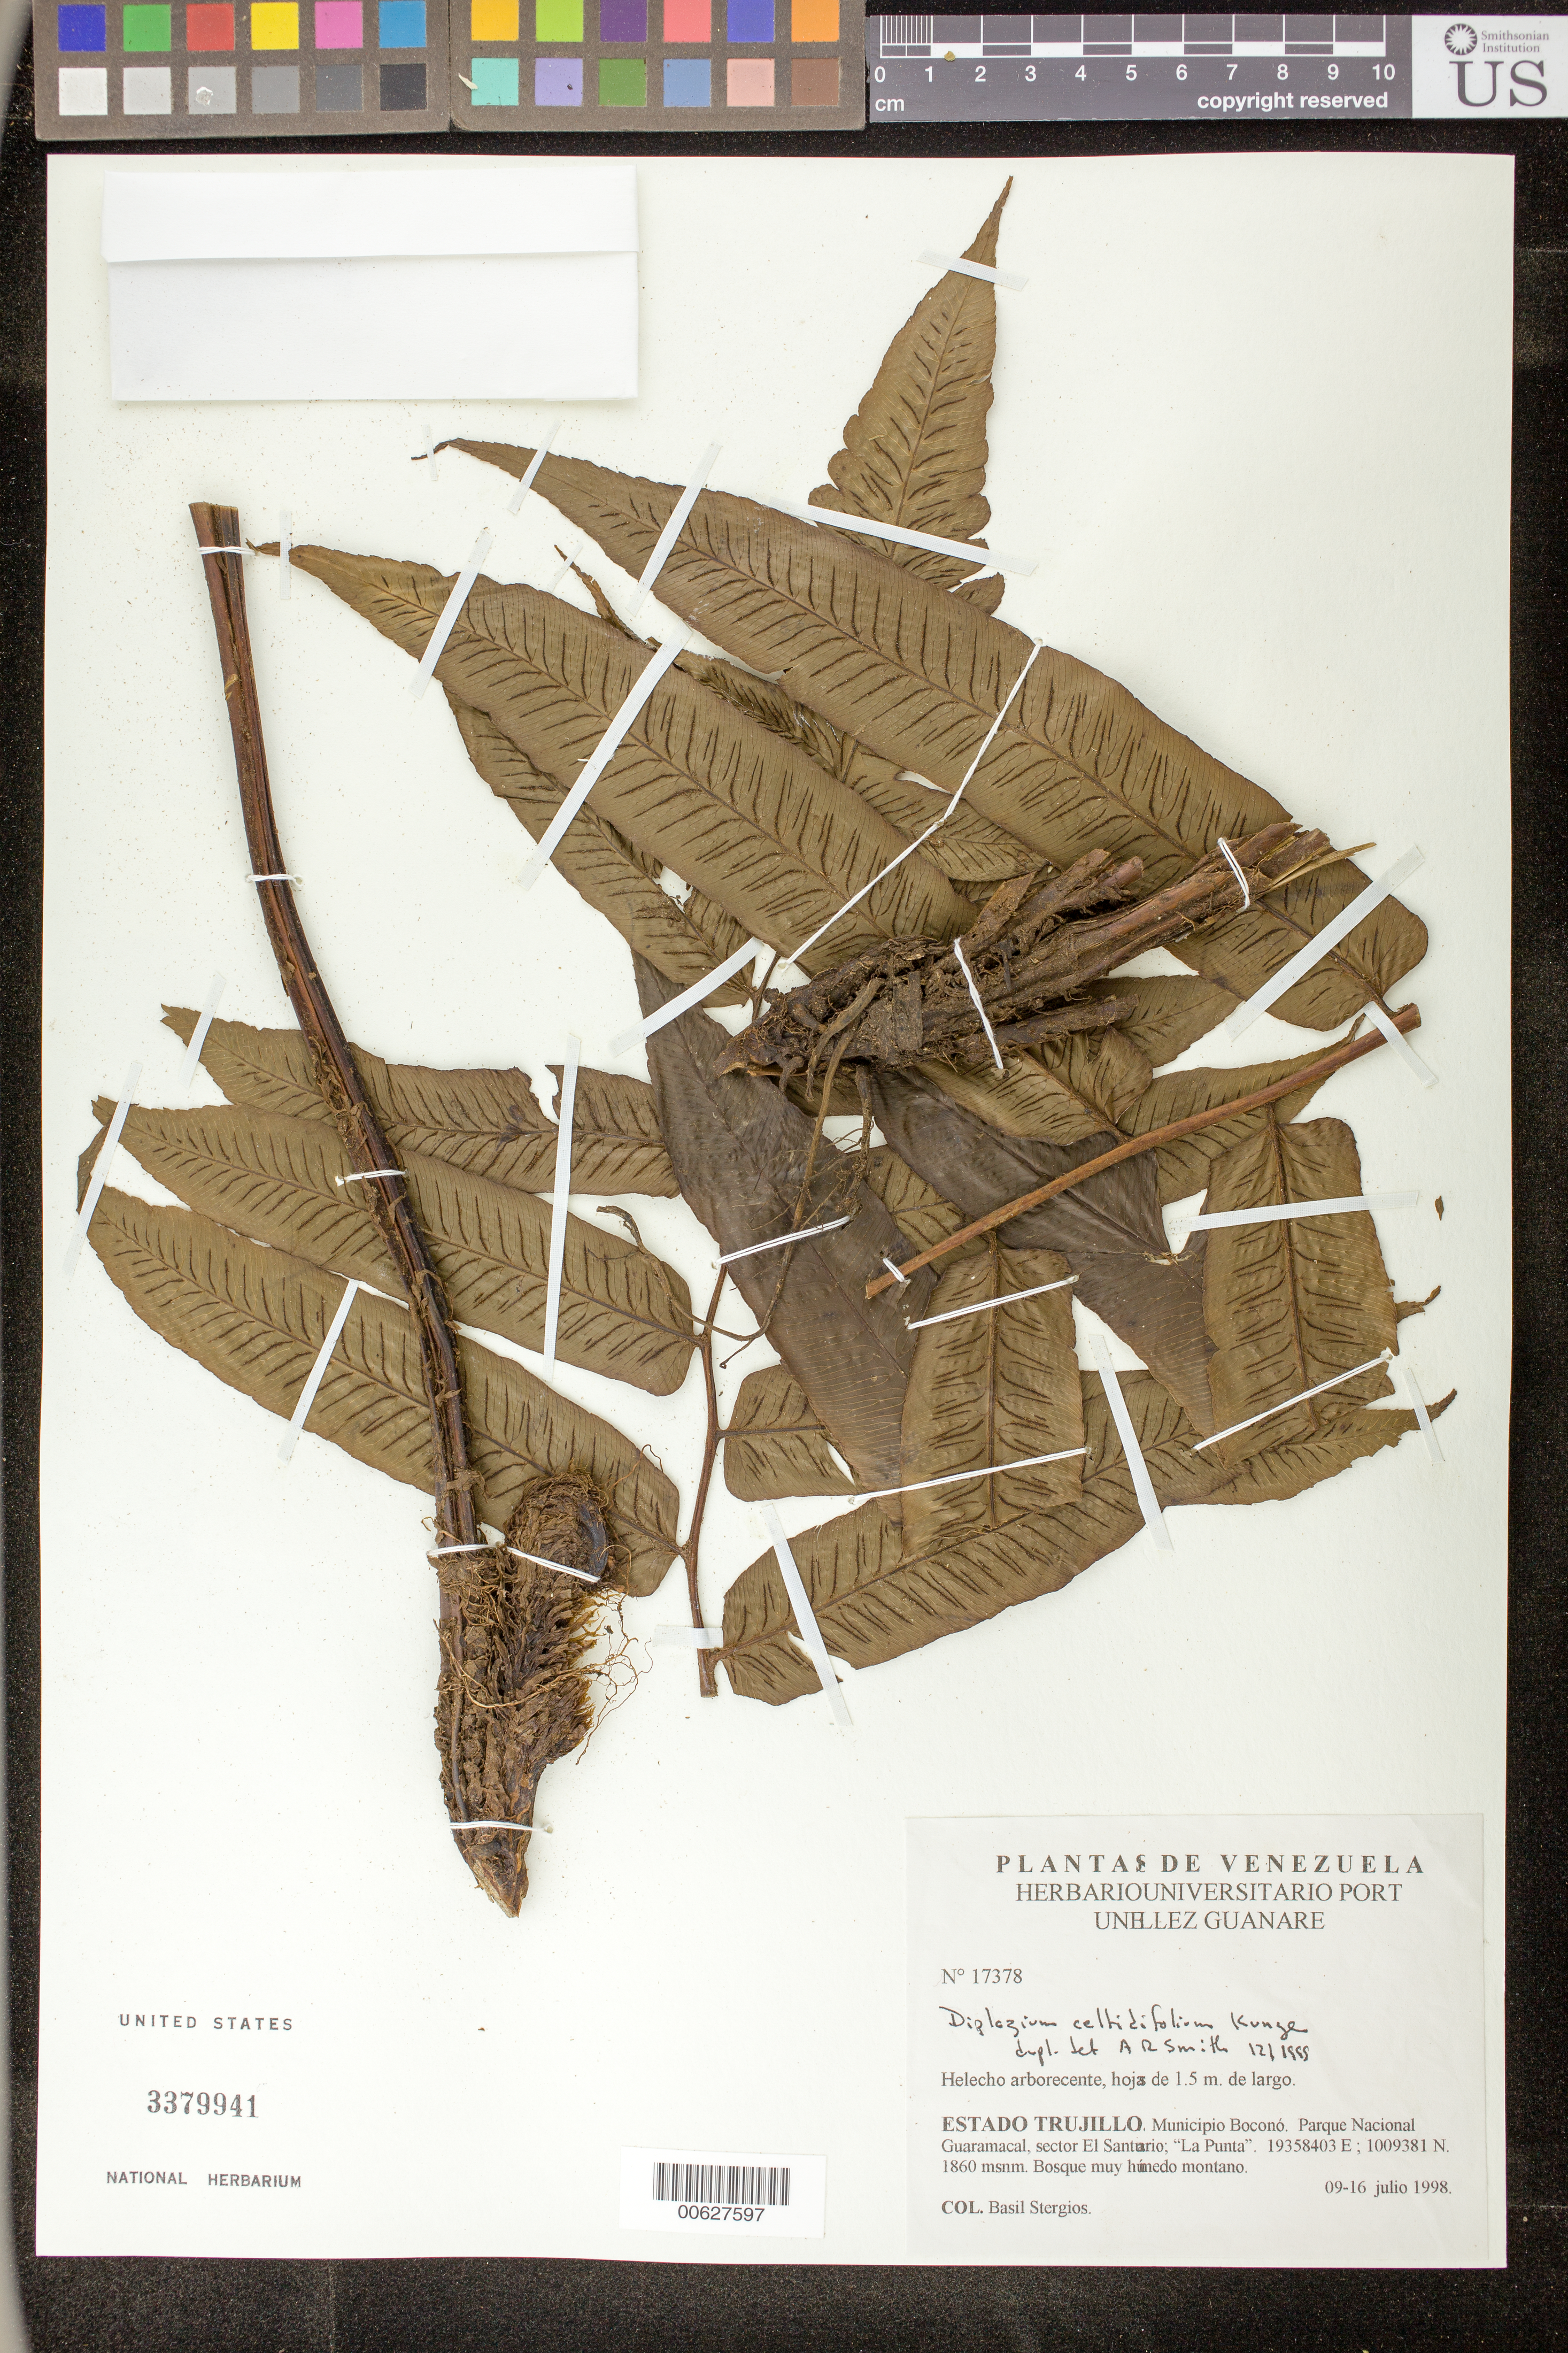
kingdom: Plantae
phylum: Tracheophyta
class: Polypodiopsida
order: Polypodiales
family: Athyriaceae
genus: Diplazium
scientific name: Diplazium celtidifolium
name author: Kunze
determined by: Smith, Alan R., (UC)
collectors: B. G. Stergios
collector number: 17378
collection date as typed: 09 Jul 1998 to 16 Jul 1998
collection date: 1998-07-09/1998-07-16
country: Venezuela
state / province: Trujillo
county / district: Boconó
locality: Parque Nacional Guaramacal, Sector El Santuario, La Punta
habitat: Bosque muy húmedo montano.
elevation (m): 1860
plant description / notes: PORT, UC, US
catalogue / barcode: US 3379941